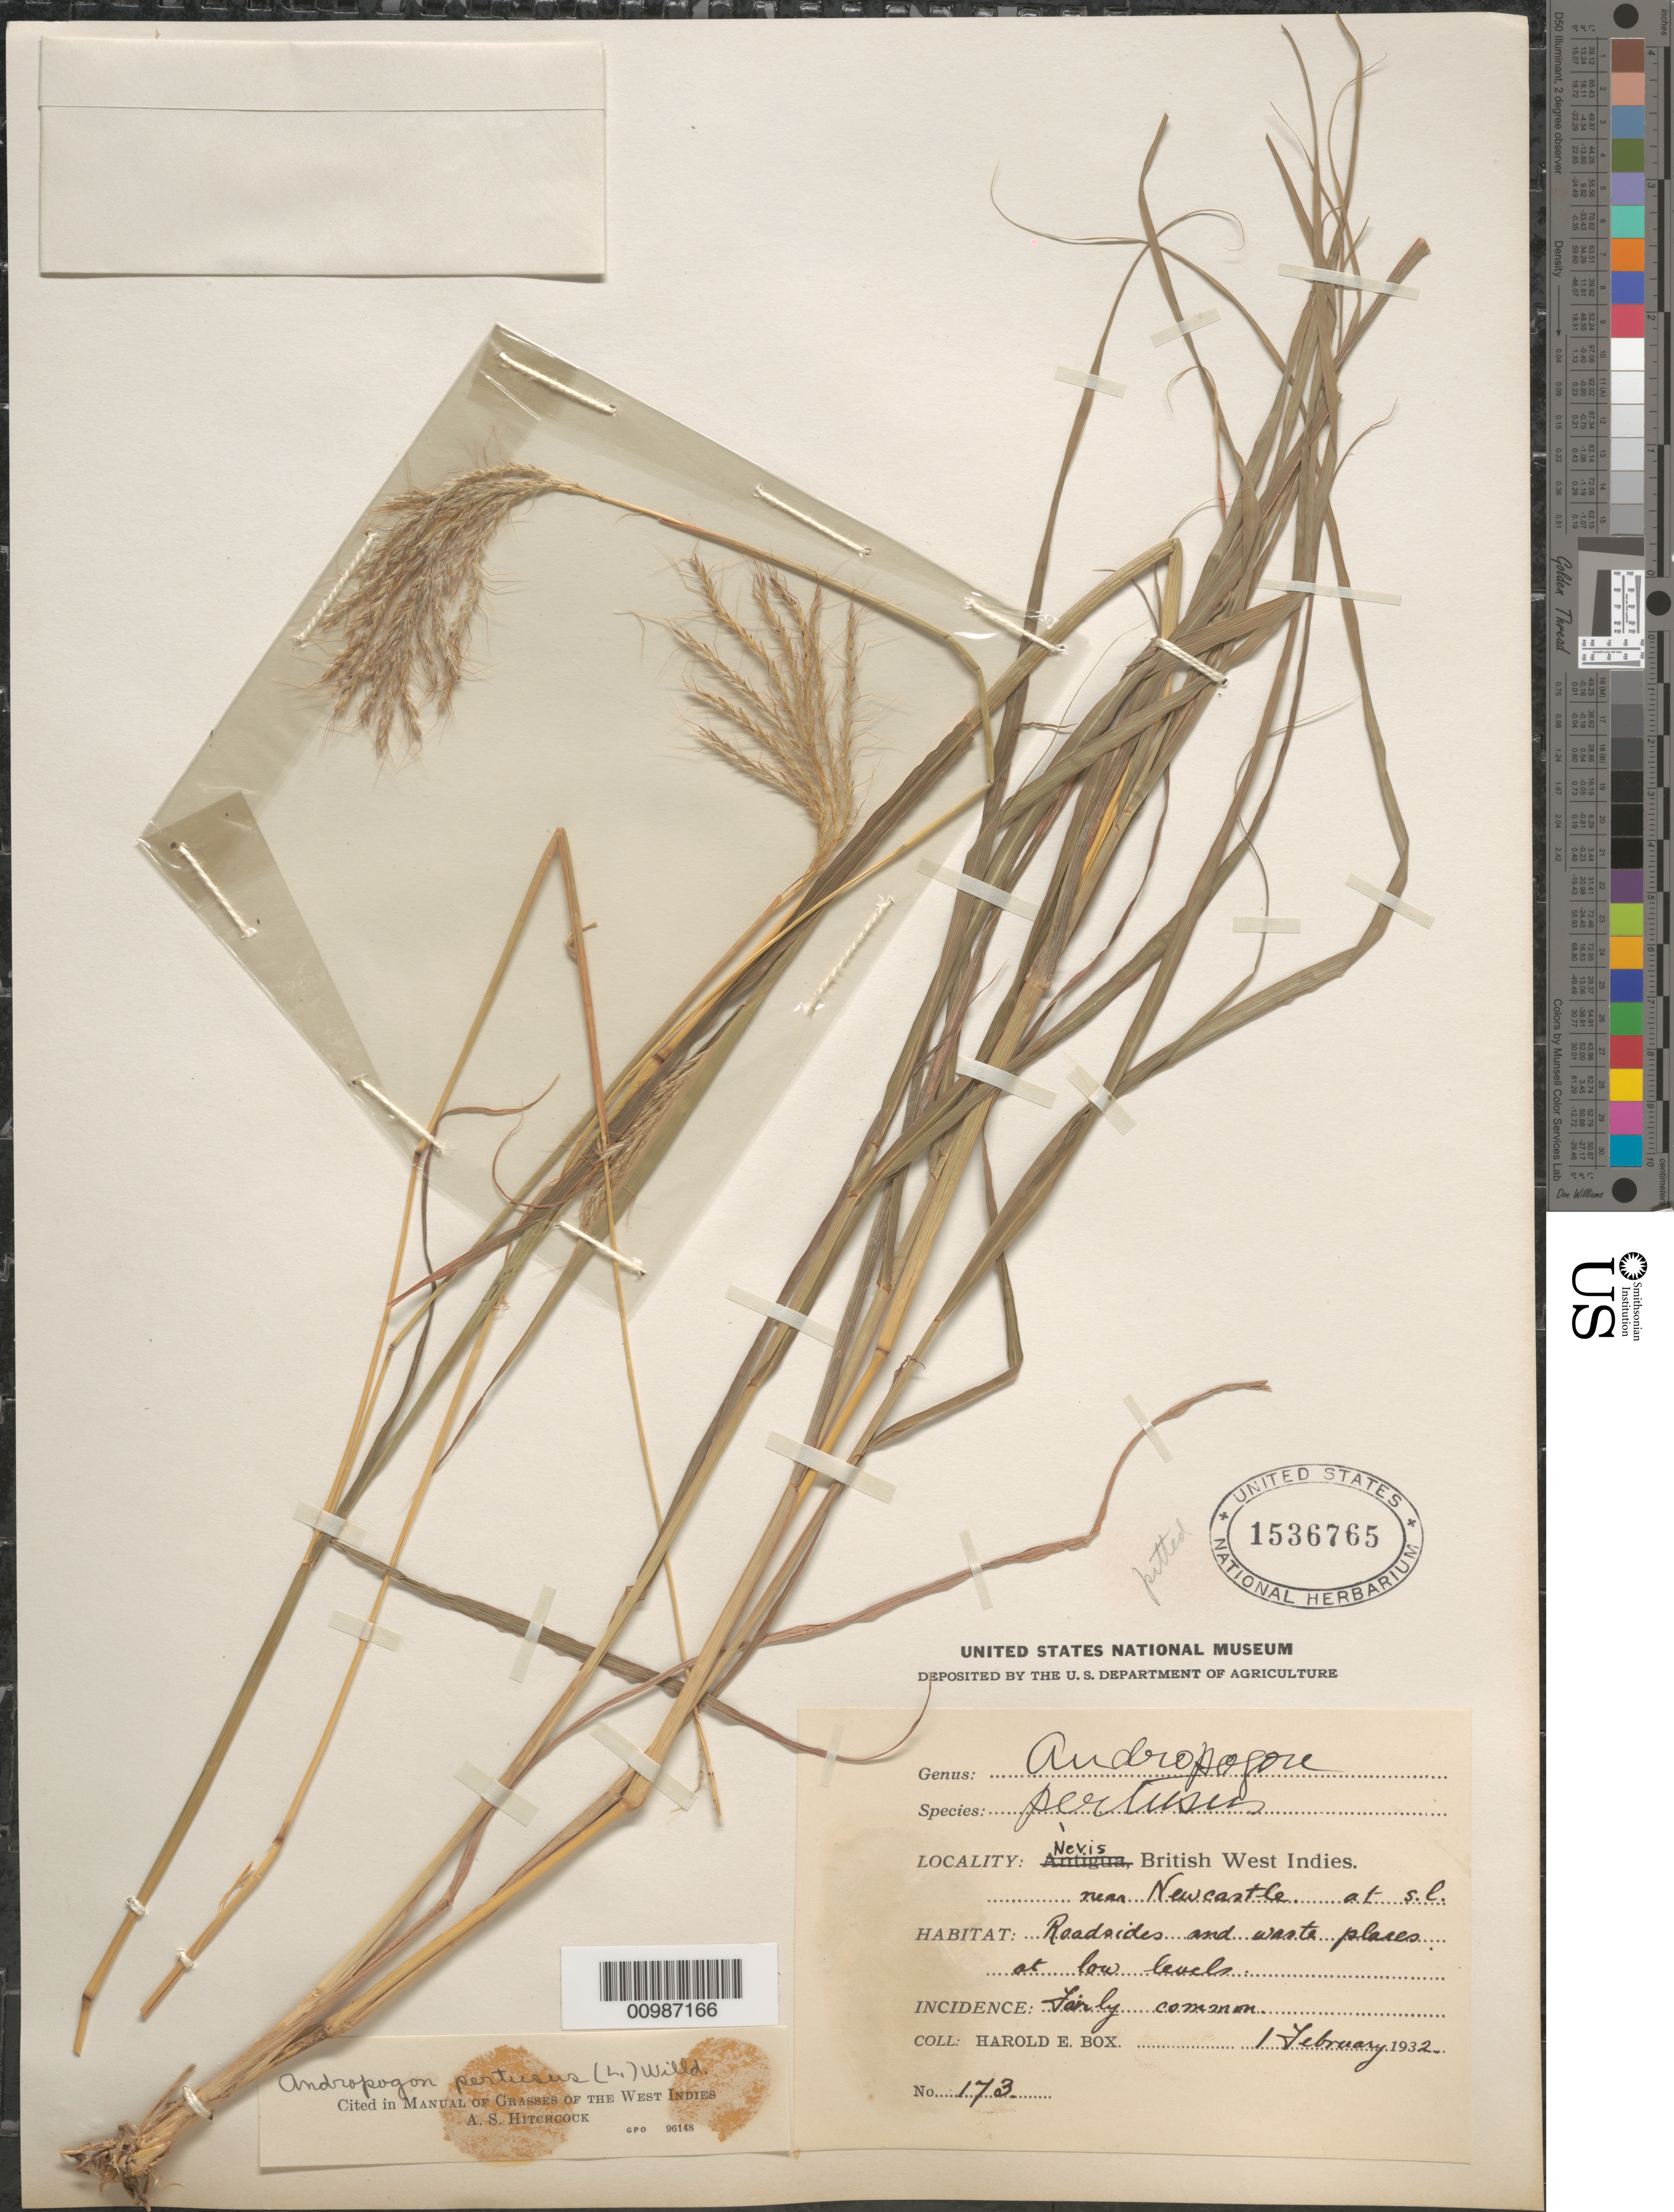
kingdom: Plantae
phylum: Tracheophyta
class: Liliopsida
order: Poales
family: Poaceae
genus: Andropogon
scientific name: Andropogon pertusus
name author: (L.) Willd.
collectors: H. E. Box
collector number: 173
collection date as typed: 01 Feb 1932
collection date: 1932-02-01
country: St. Christopher-Nevis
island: Nevis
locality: near Newcastle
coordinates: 0 N, 0 E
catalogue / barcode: US 1536765